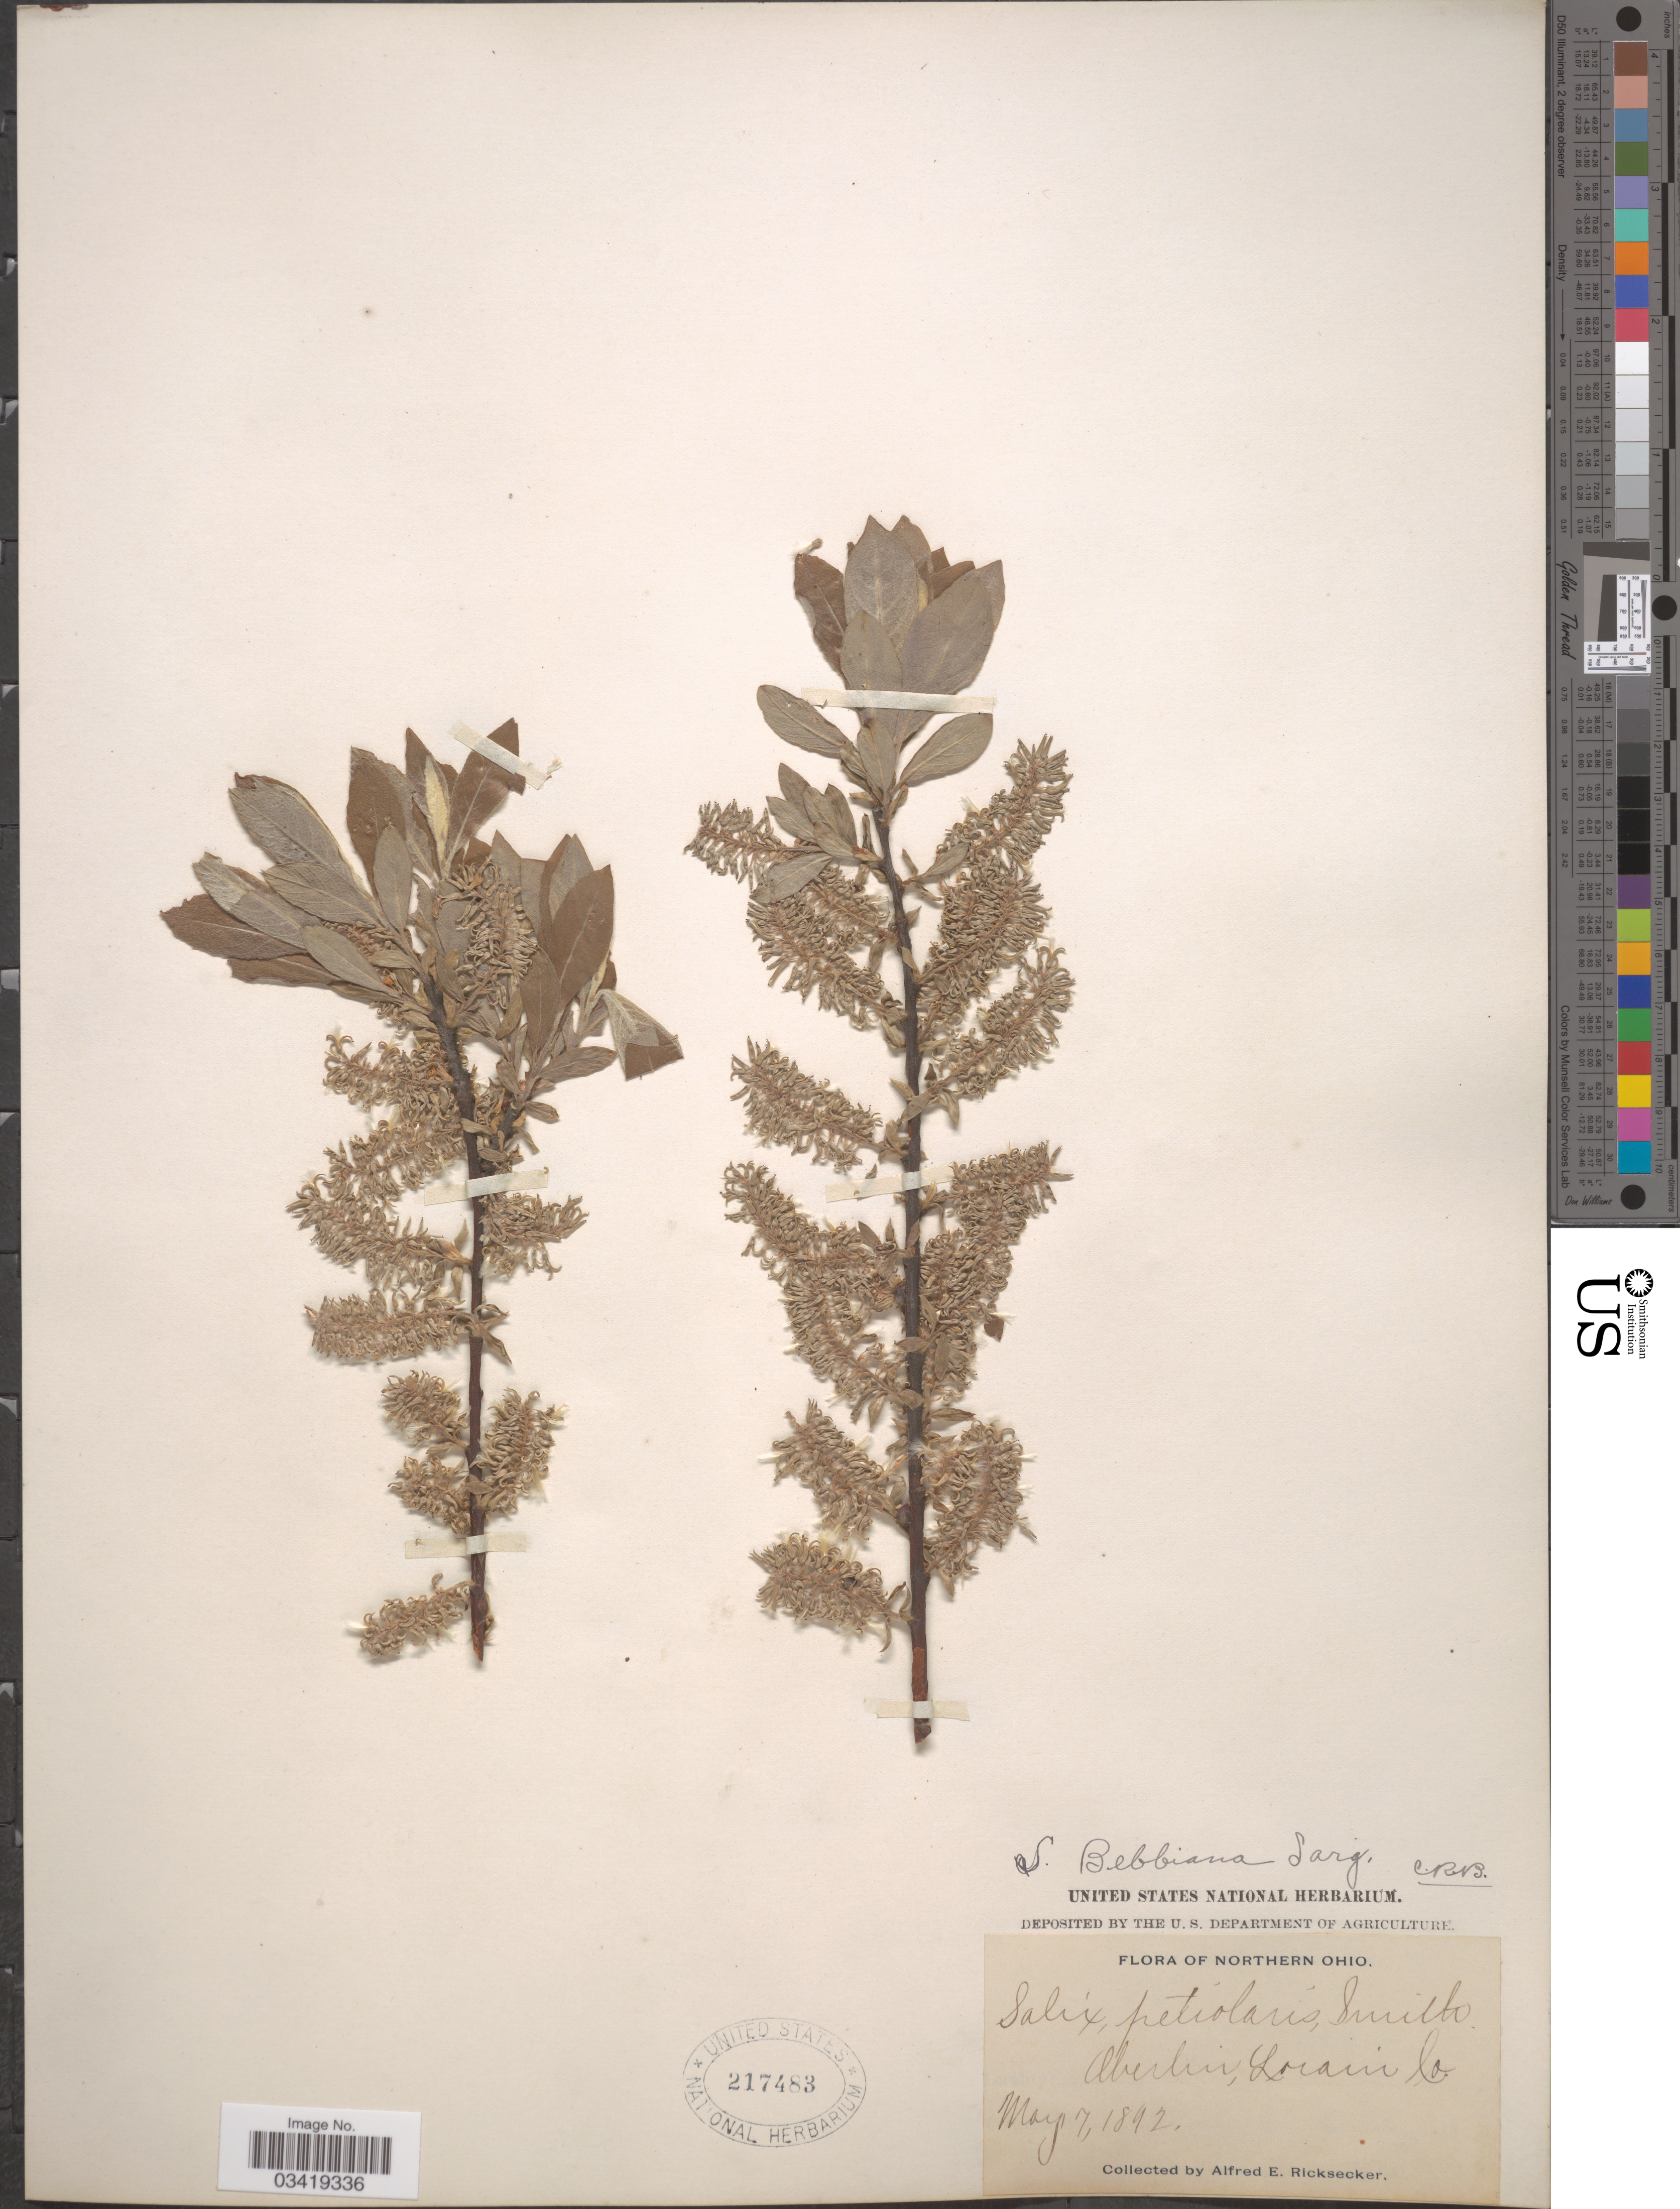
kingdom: Plantae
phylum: Tracheophyta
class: Magnoliopsida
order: Malpighiales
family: Salicaceae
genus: Salix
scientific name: Salix bebbiana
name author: Sarg.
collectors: A. E. Ricksecker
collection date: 1892-05-07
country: United States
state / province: Ohio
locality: Northern Ohio. Aberlin, Lorain Co.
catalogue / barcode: US 217483